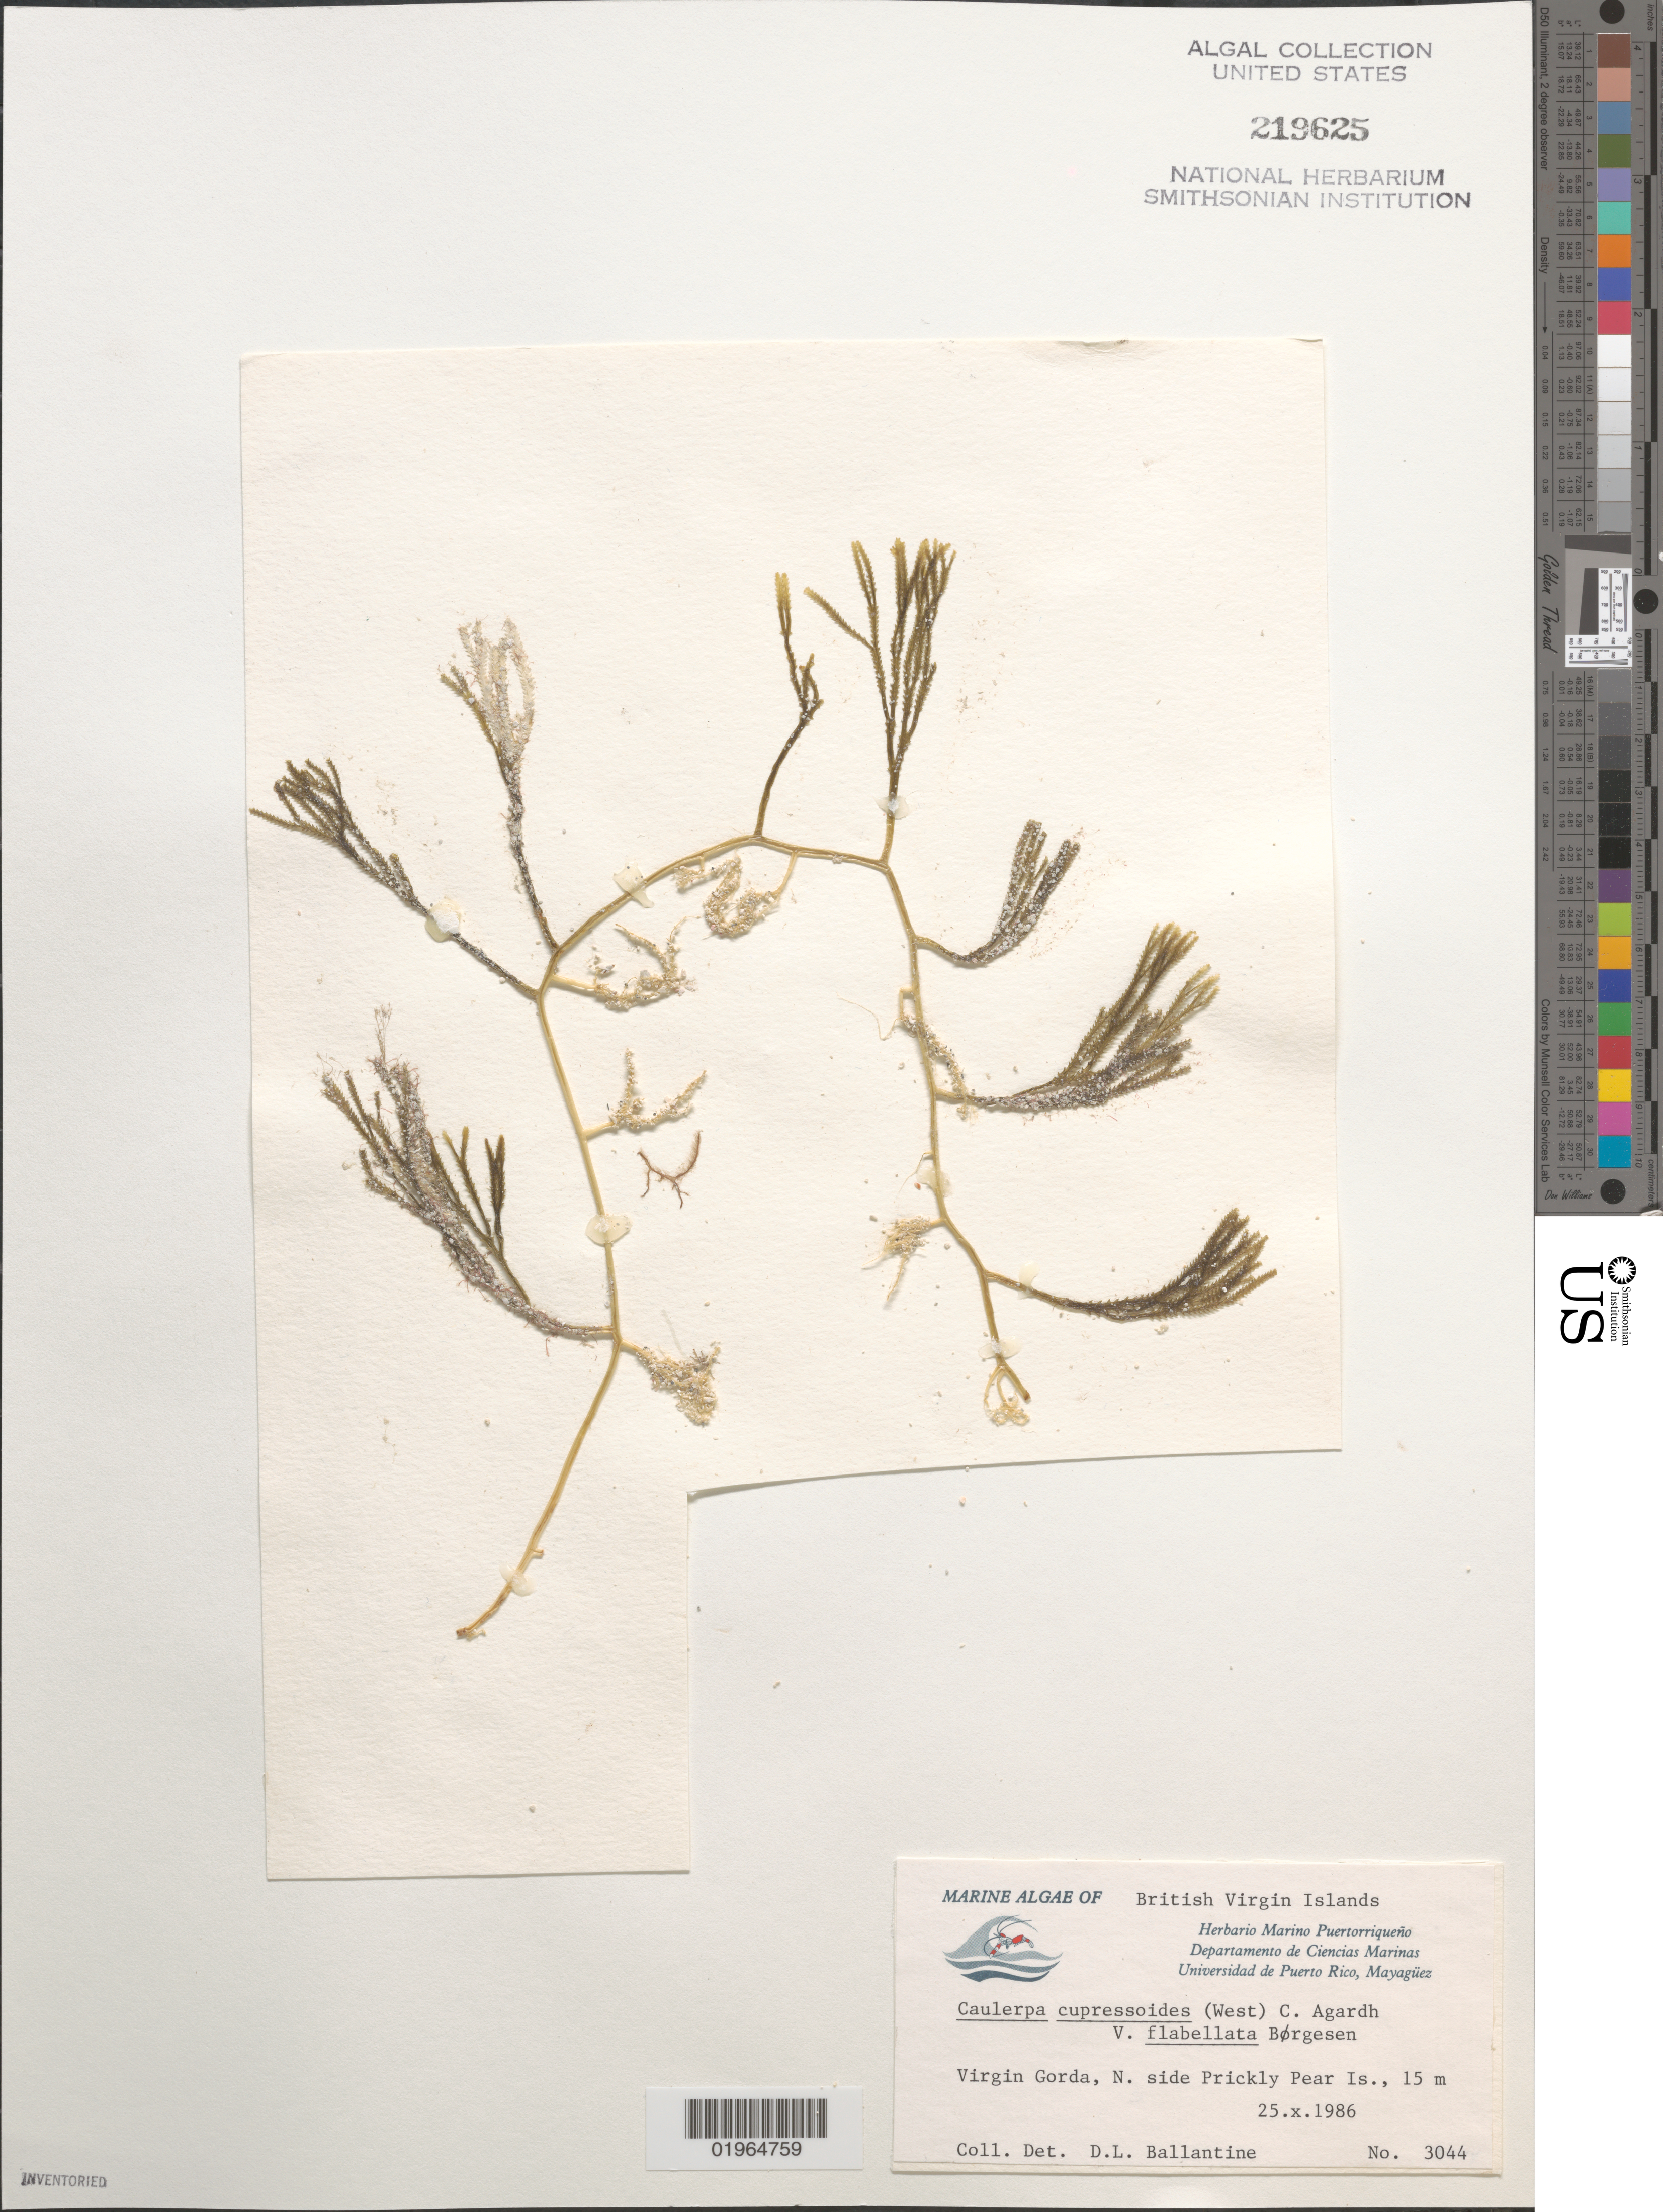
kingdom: Plantae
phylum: Chlorophyta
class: Ulvophyceae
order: Bryopsidales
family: Caulerpaceae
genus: Caulerpa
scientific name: Caulerpa cupressoides var. flabellata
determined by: Ballantine, D. L.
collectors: D.L. Ballantine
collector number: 3044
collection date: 1986-10-25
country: British Virgin Islands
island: Virgin Gorda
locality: N. side Prickly Pear Island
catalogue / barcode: US 219625